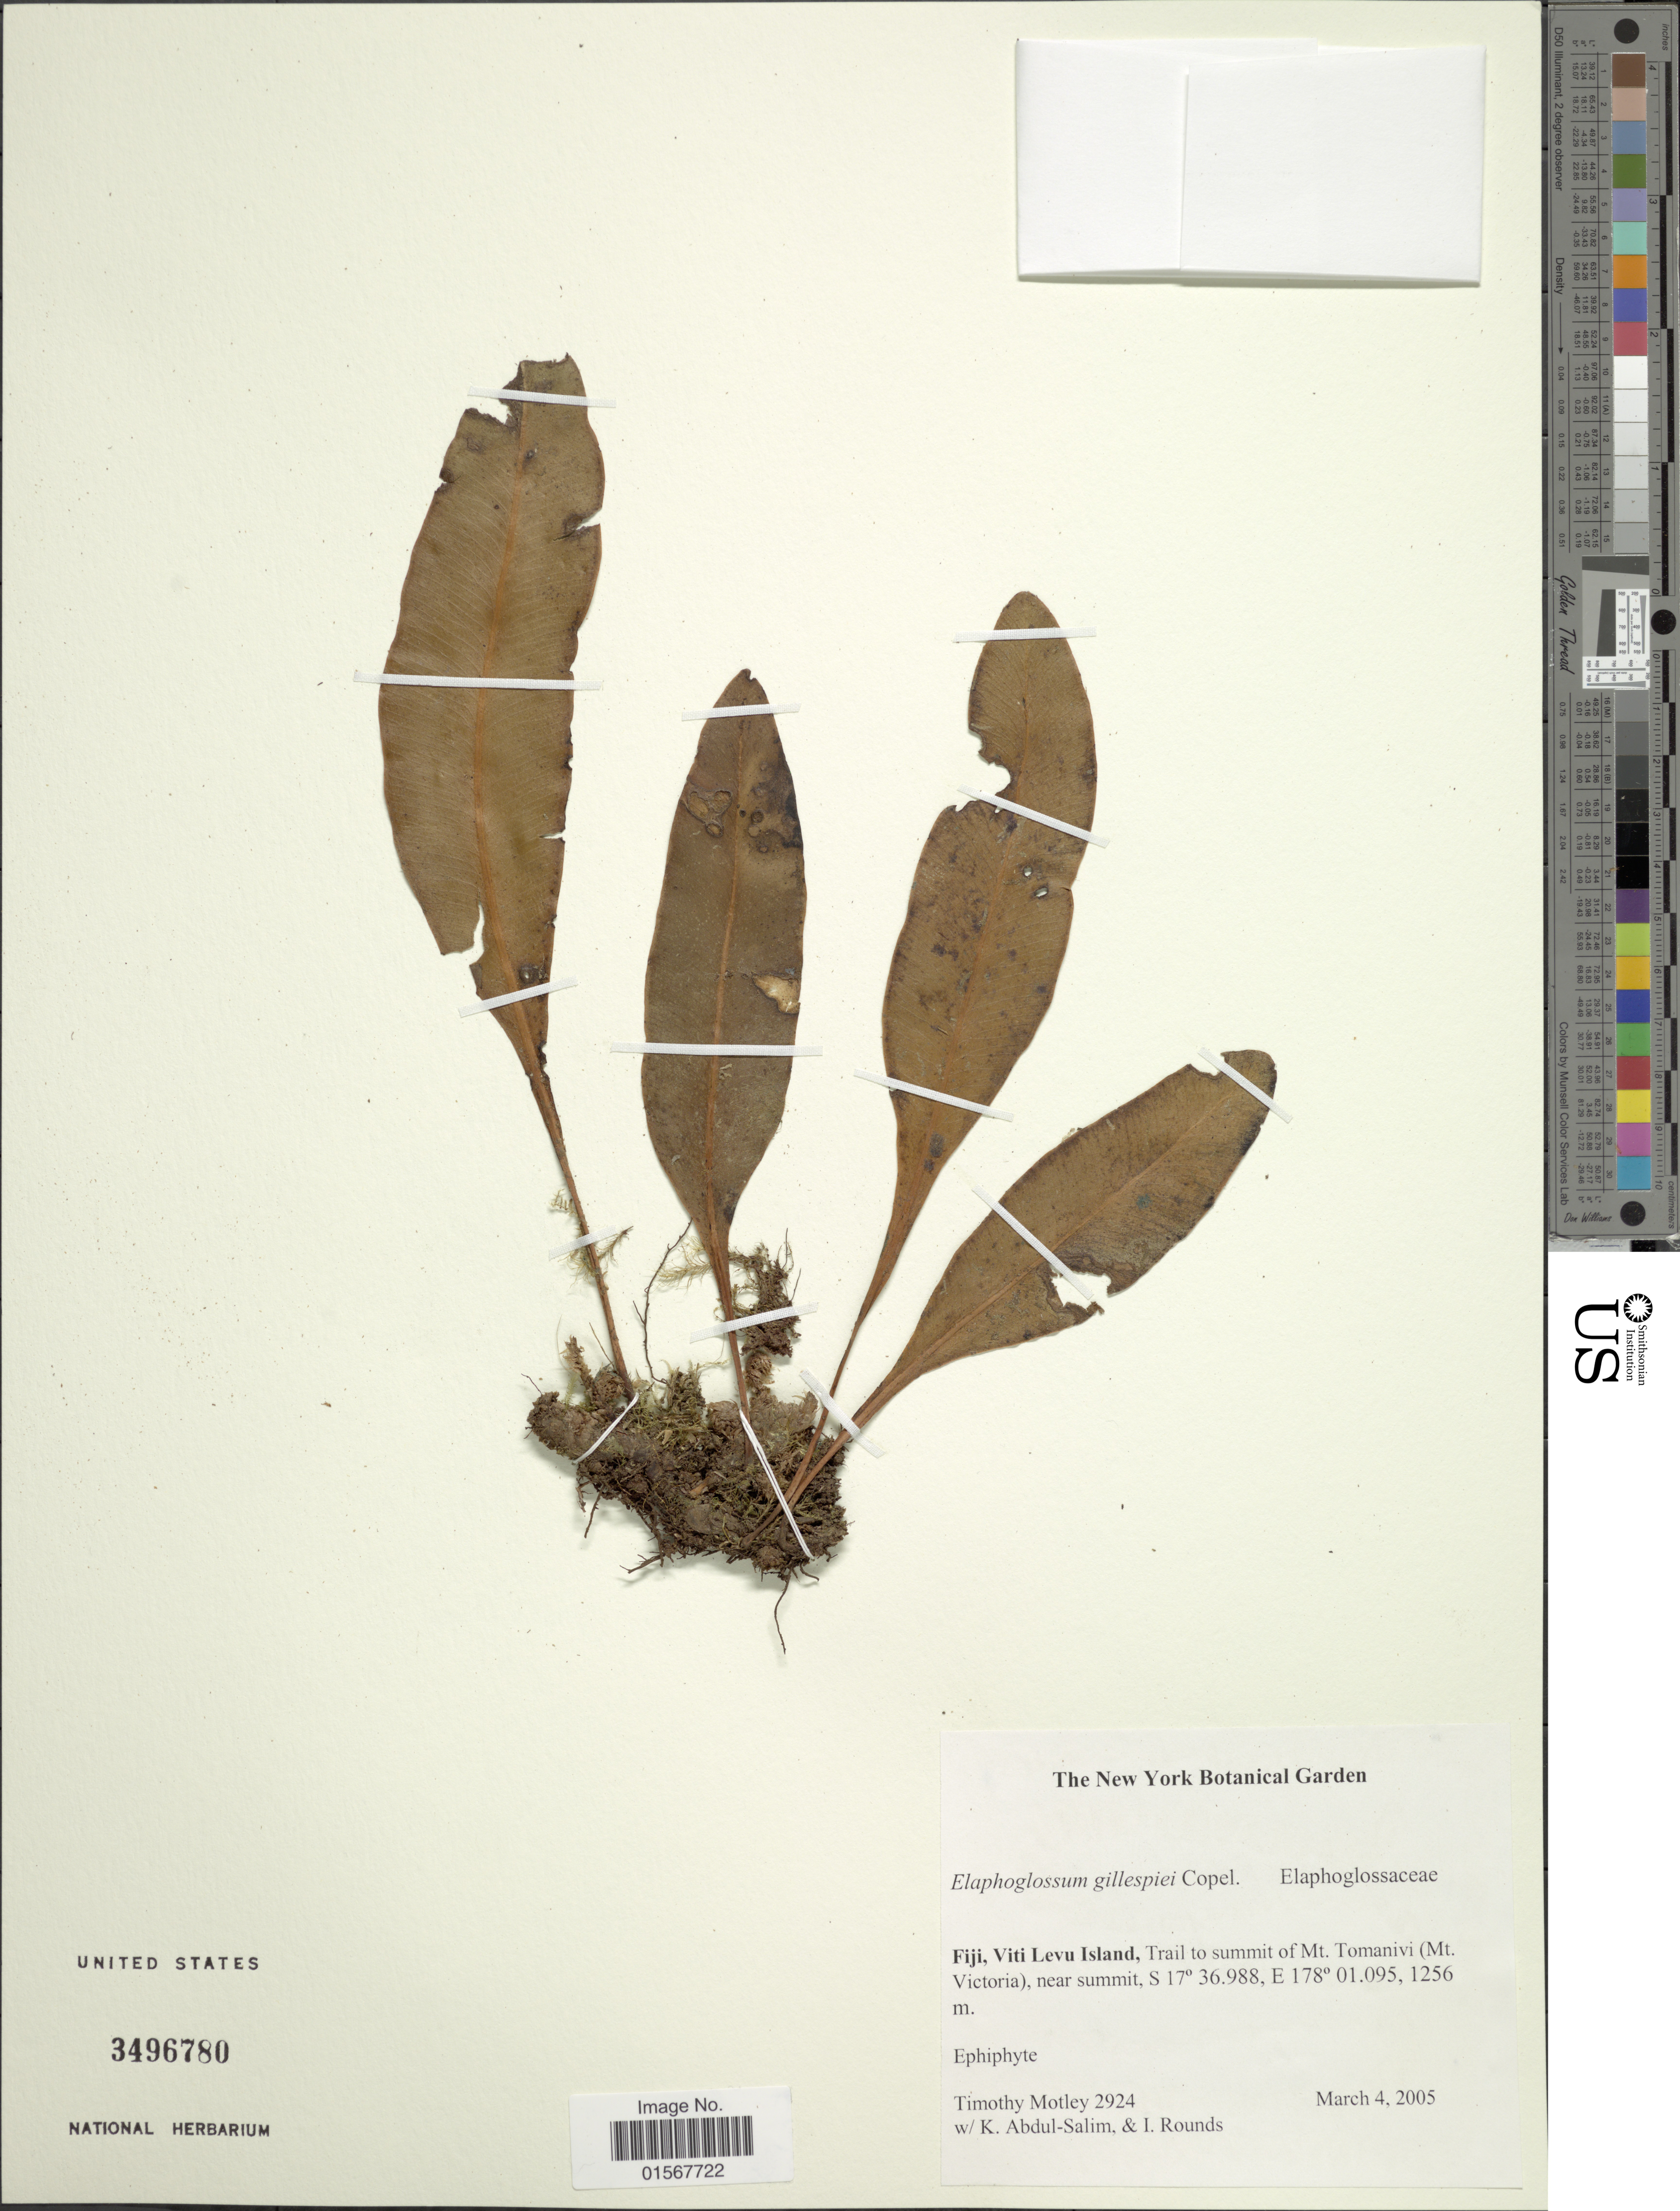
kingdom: Plantae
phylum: Tracheophyta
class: Polypodiopsida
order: Polypodiales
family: Dryopteridaceae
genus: Elaphoglossum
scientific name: Elaphoglossum gillespiei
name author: Copel.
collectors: K. Abdul-Salim & I. Rounds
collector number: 2924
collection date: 2005-03-04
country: Fiji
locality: Fiji, Viti Levu Island, Trail to summirt of Mt. Tomanivi (Mt. Victoria), near summit.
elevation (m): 1256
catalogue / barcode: US 3496780